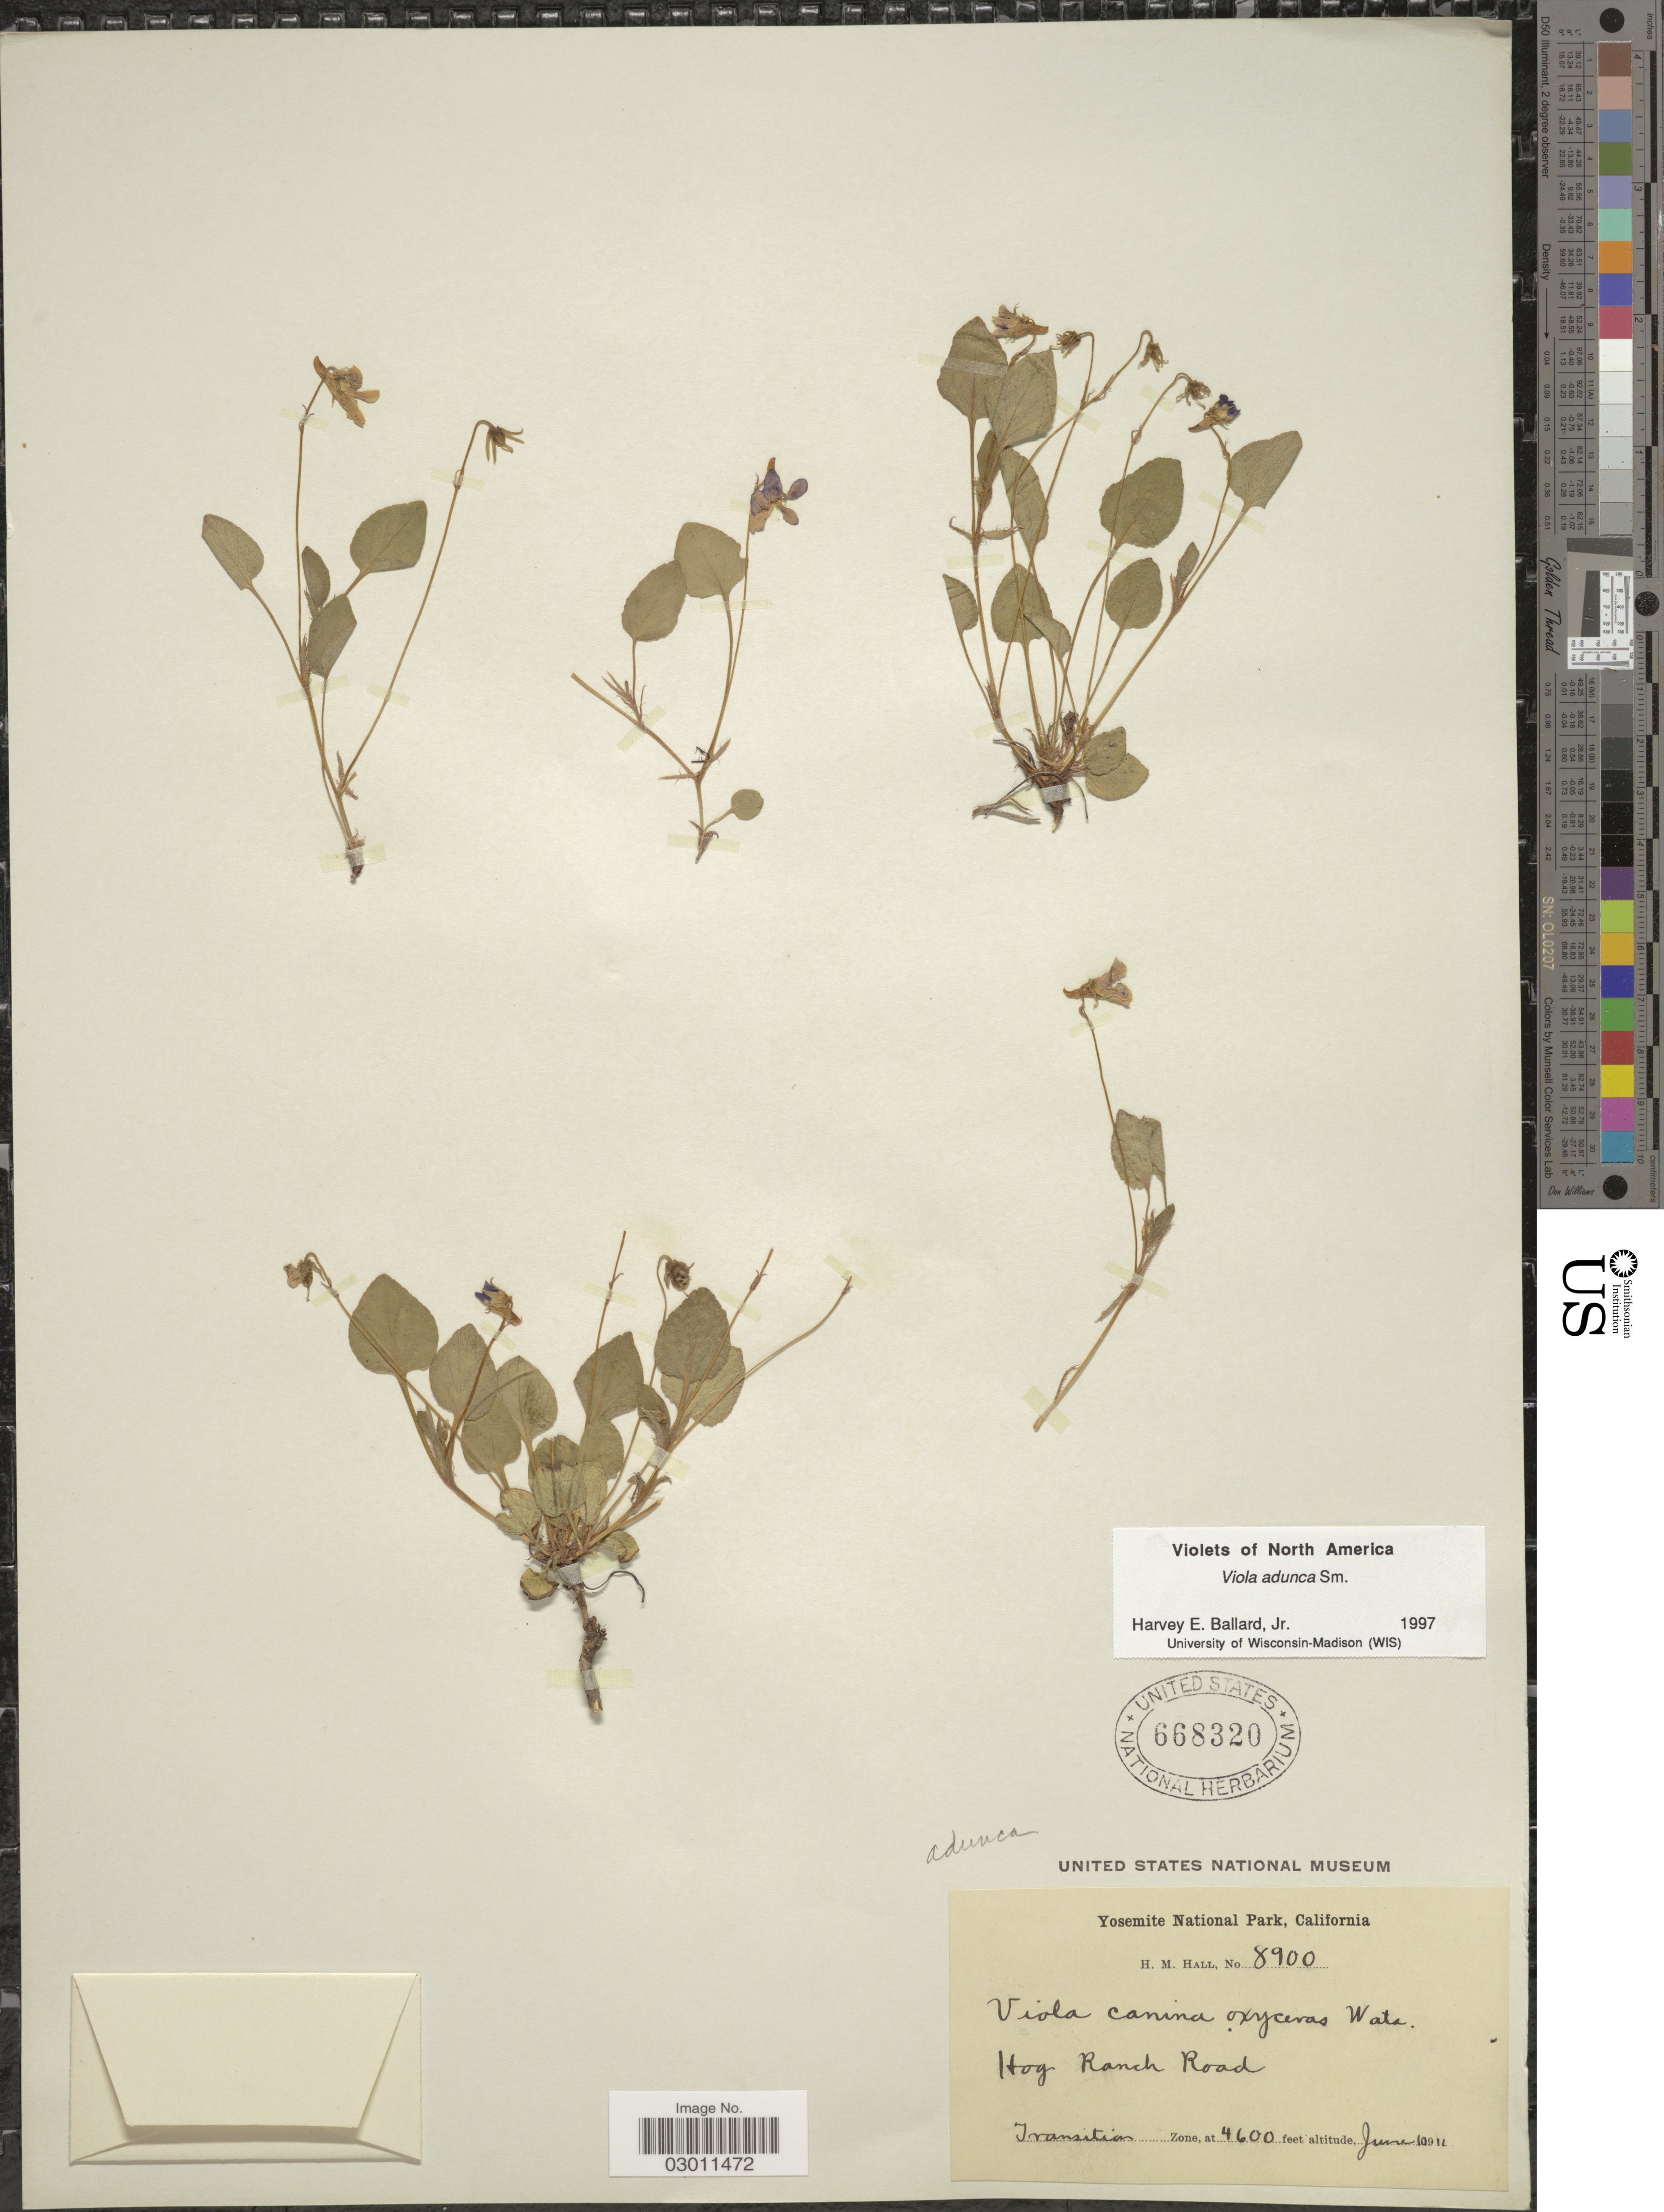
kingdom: Plantae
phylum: Tracheophyta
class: Magnoliopsida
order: Malpighiales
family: Violaceae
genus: Viola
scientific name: Viola adunca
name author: Sm.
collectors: H. M. Hall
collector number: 8900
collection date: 1912-06-10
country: United States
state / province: California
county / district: Mariposa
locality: Yosemite National Park, Hog Ranch Road, Transition Zone.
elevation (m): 1402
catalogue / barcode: US 668320